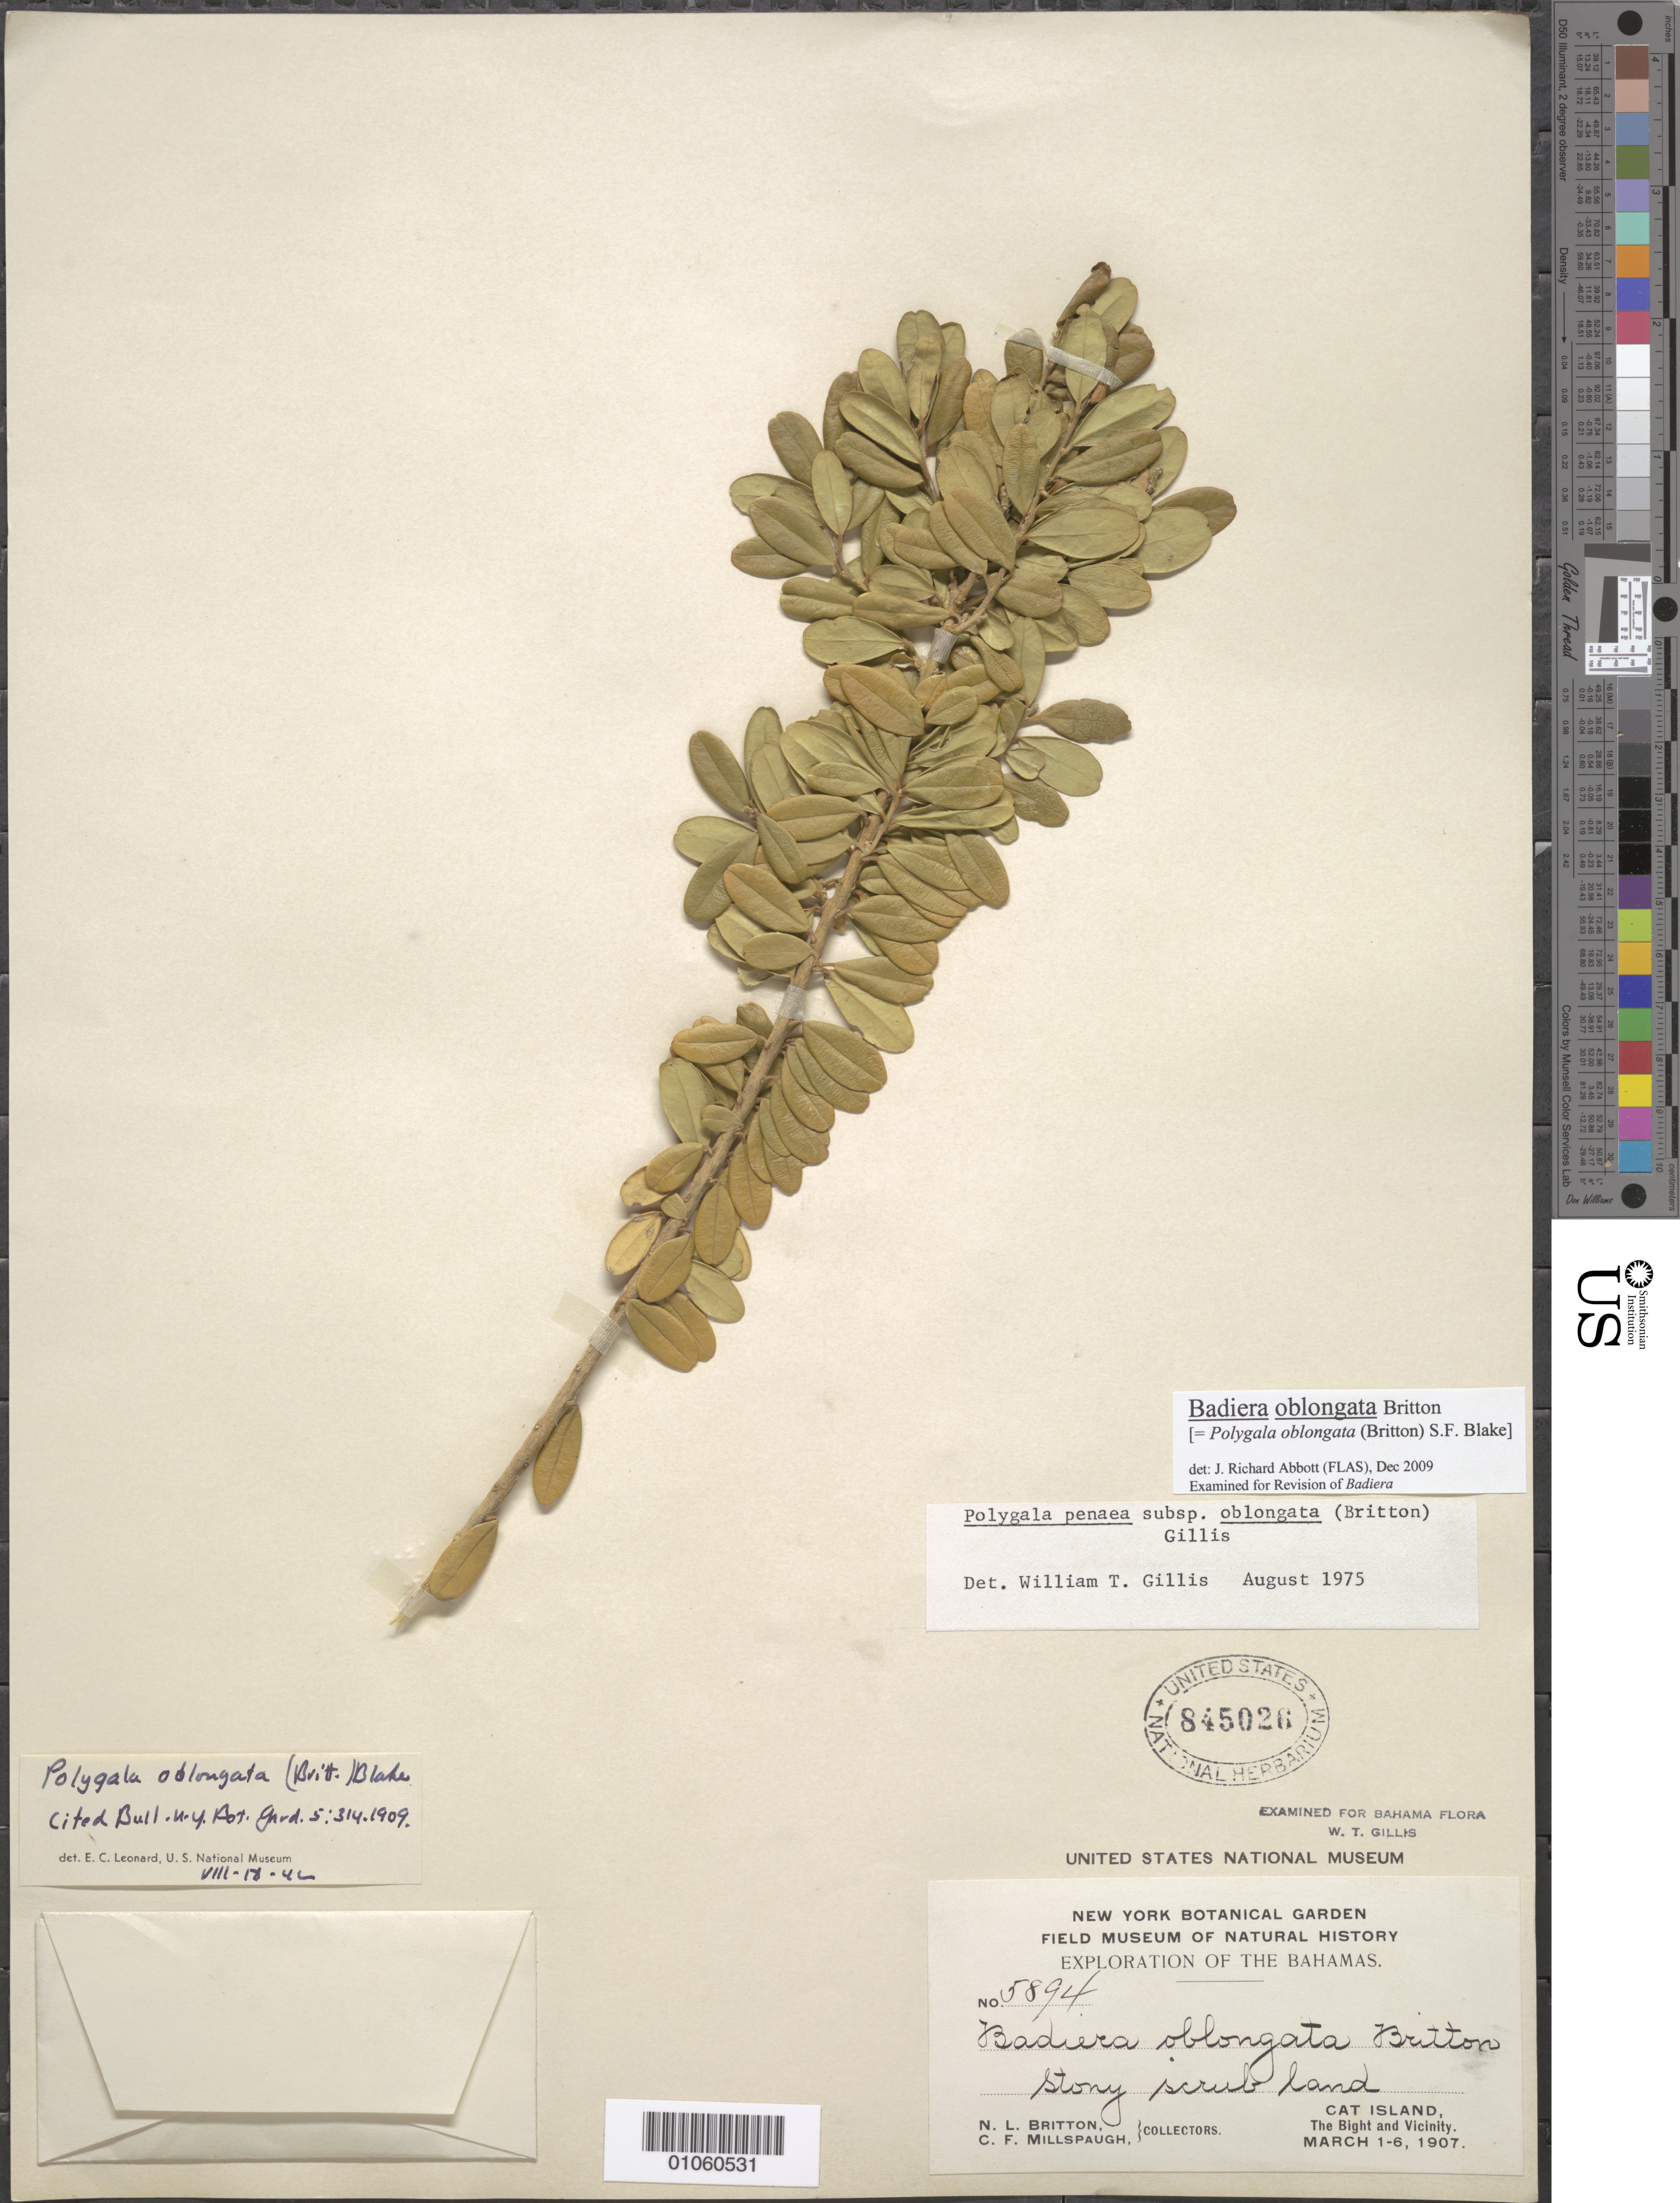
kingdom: Plantae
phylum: Tracheophyta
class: Magnoliopsida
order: Fabales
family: Polygalaceae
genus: Badiera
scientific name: Badiera oblongata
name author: Britton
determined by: Abbott, J. R., (FLAS)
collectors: N. Britton & C. F. Millspaugh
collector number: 5894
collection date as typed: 01 Mar 1907 to 06 Mar 1907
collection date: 1907-03-01/1907-03-06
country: Bahamas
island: Cat I.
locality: The Bight and vicinity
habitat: Stony scrubland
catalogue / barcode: US 845026